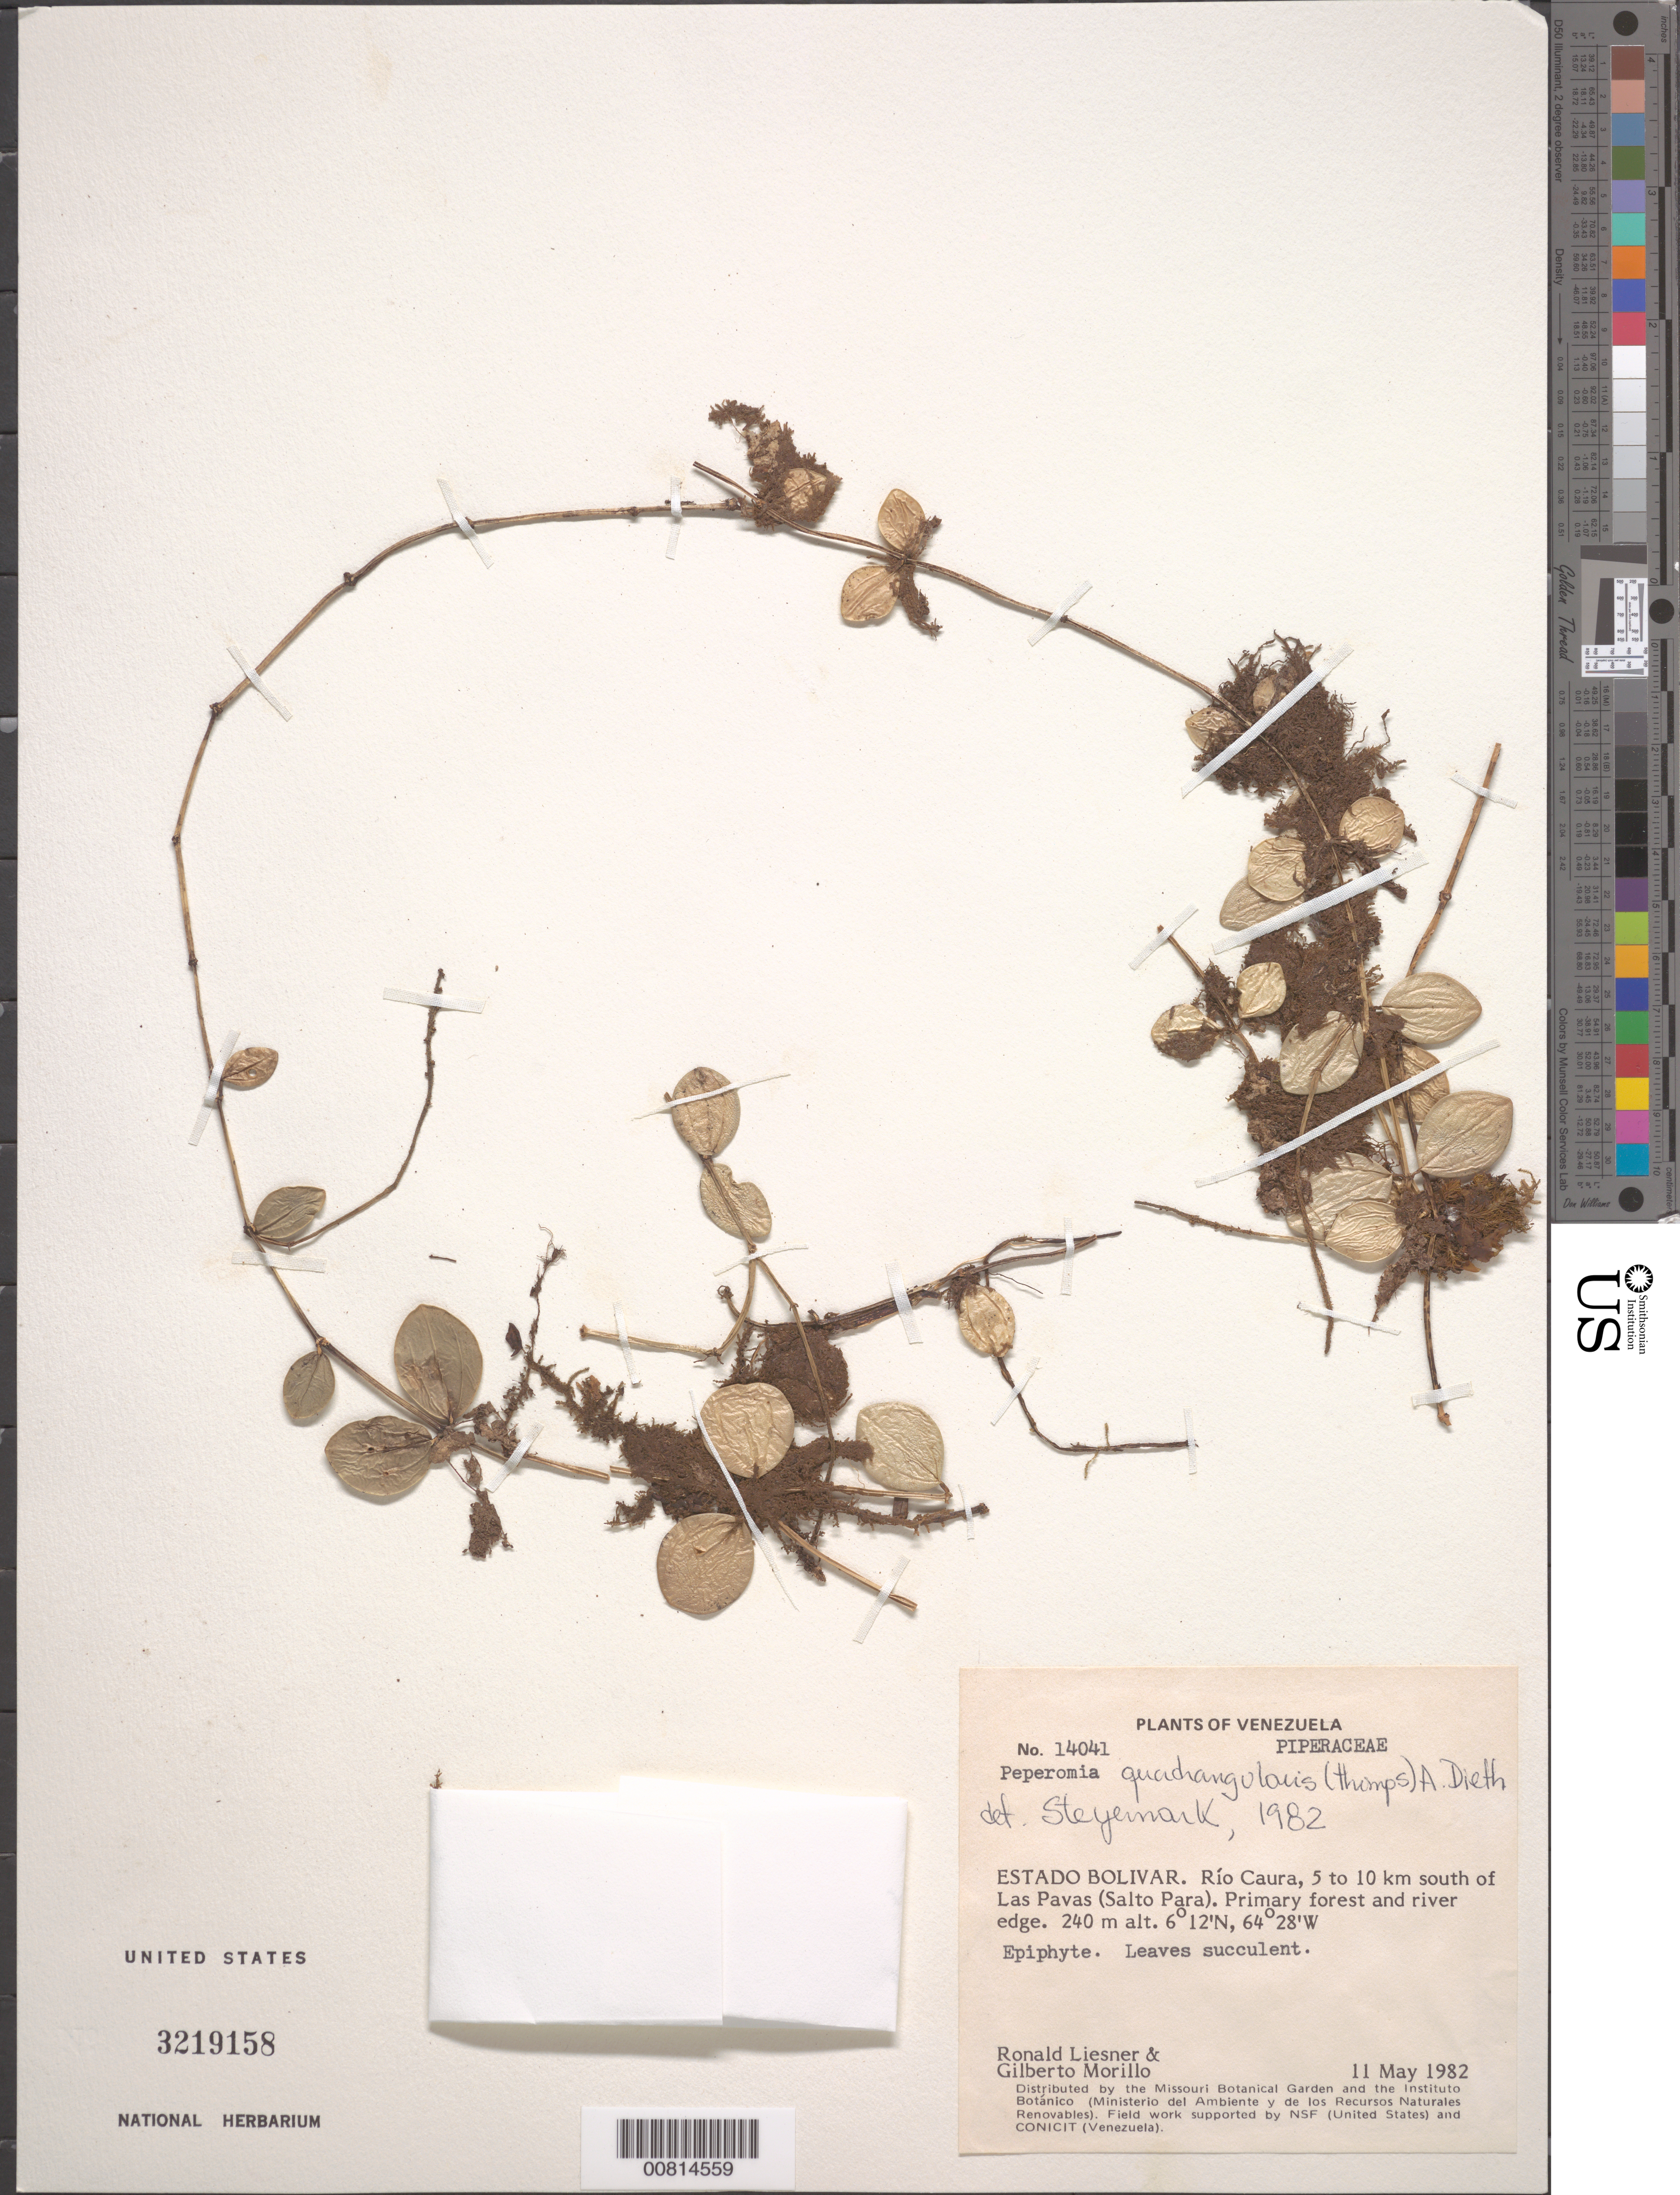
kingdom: Plantae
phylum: Tracheophyta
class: Magnoliopsida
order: Piperales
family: Piperaceae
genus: Peperomia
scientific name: Peperomia quadrangularis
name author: (J.V. Thomps.) A. Dietr.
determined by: Steyermark, Julian A., (VEN)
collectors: R. L. Liesner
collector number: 14041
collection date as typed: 11-May-82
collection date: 1982-05-11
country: Venezuela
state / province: Bolívar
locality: Río Caura, 5-10 km S of Las Pavas (Salto Para)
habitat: Primary forest and river edge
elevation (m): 240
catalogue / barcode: US 3219158